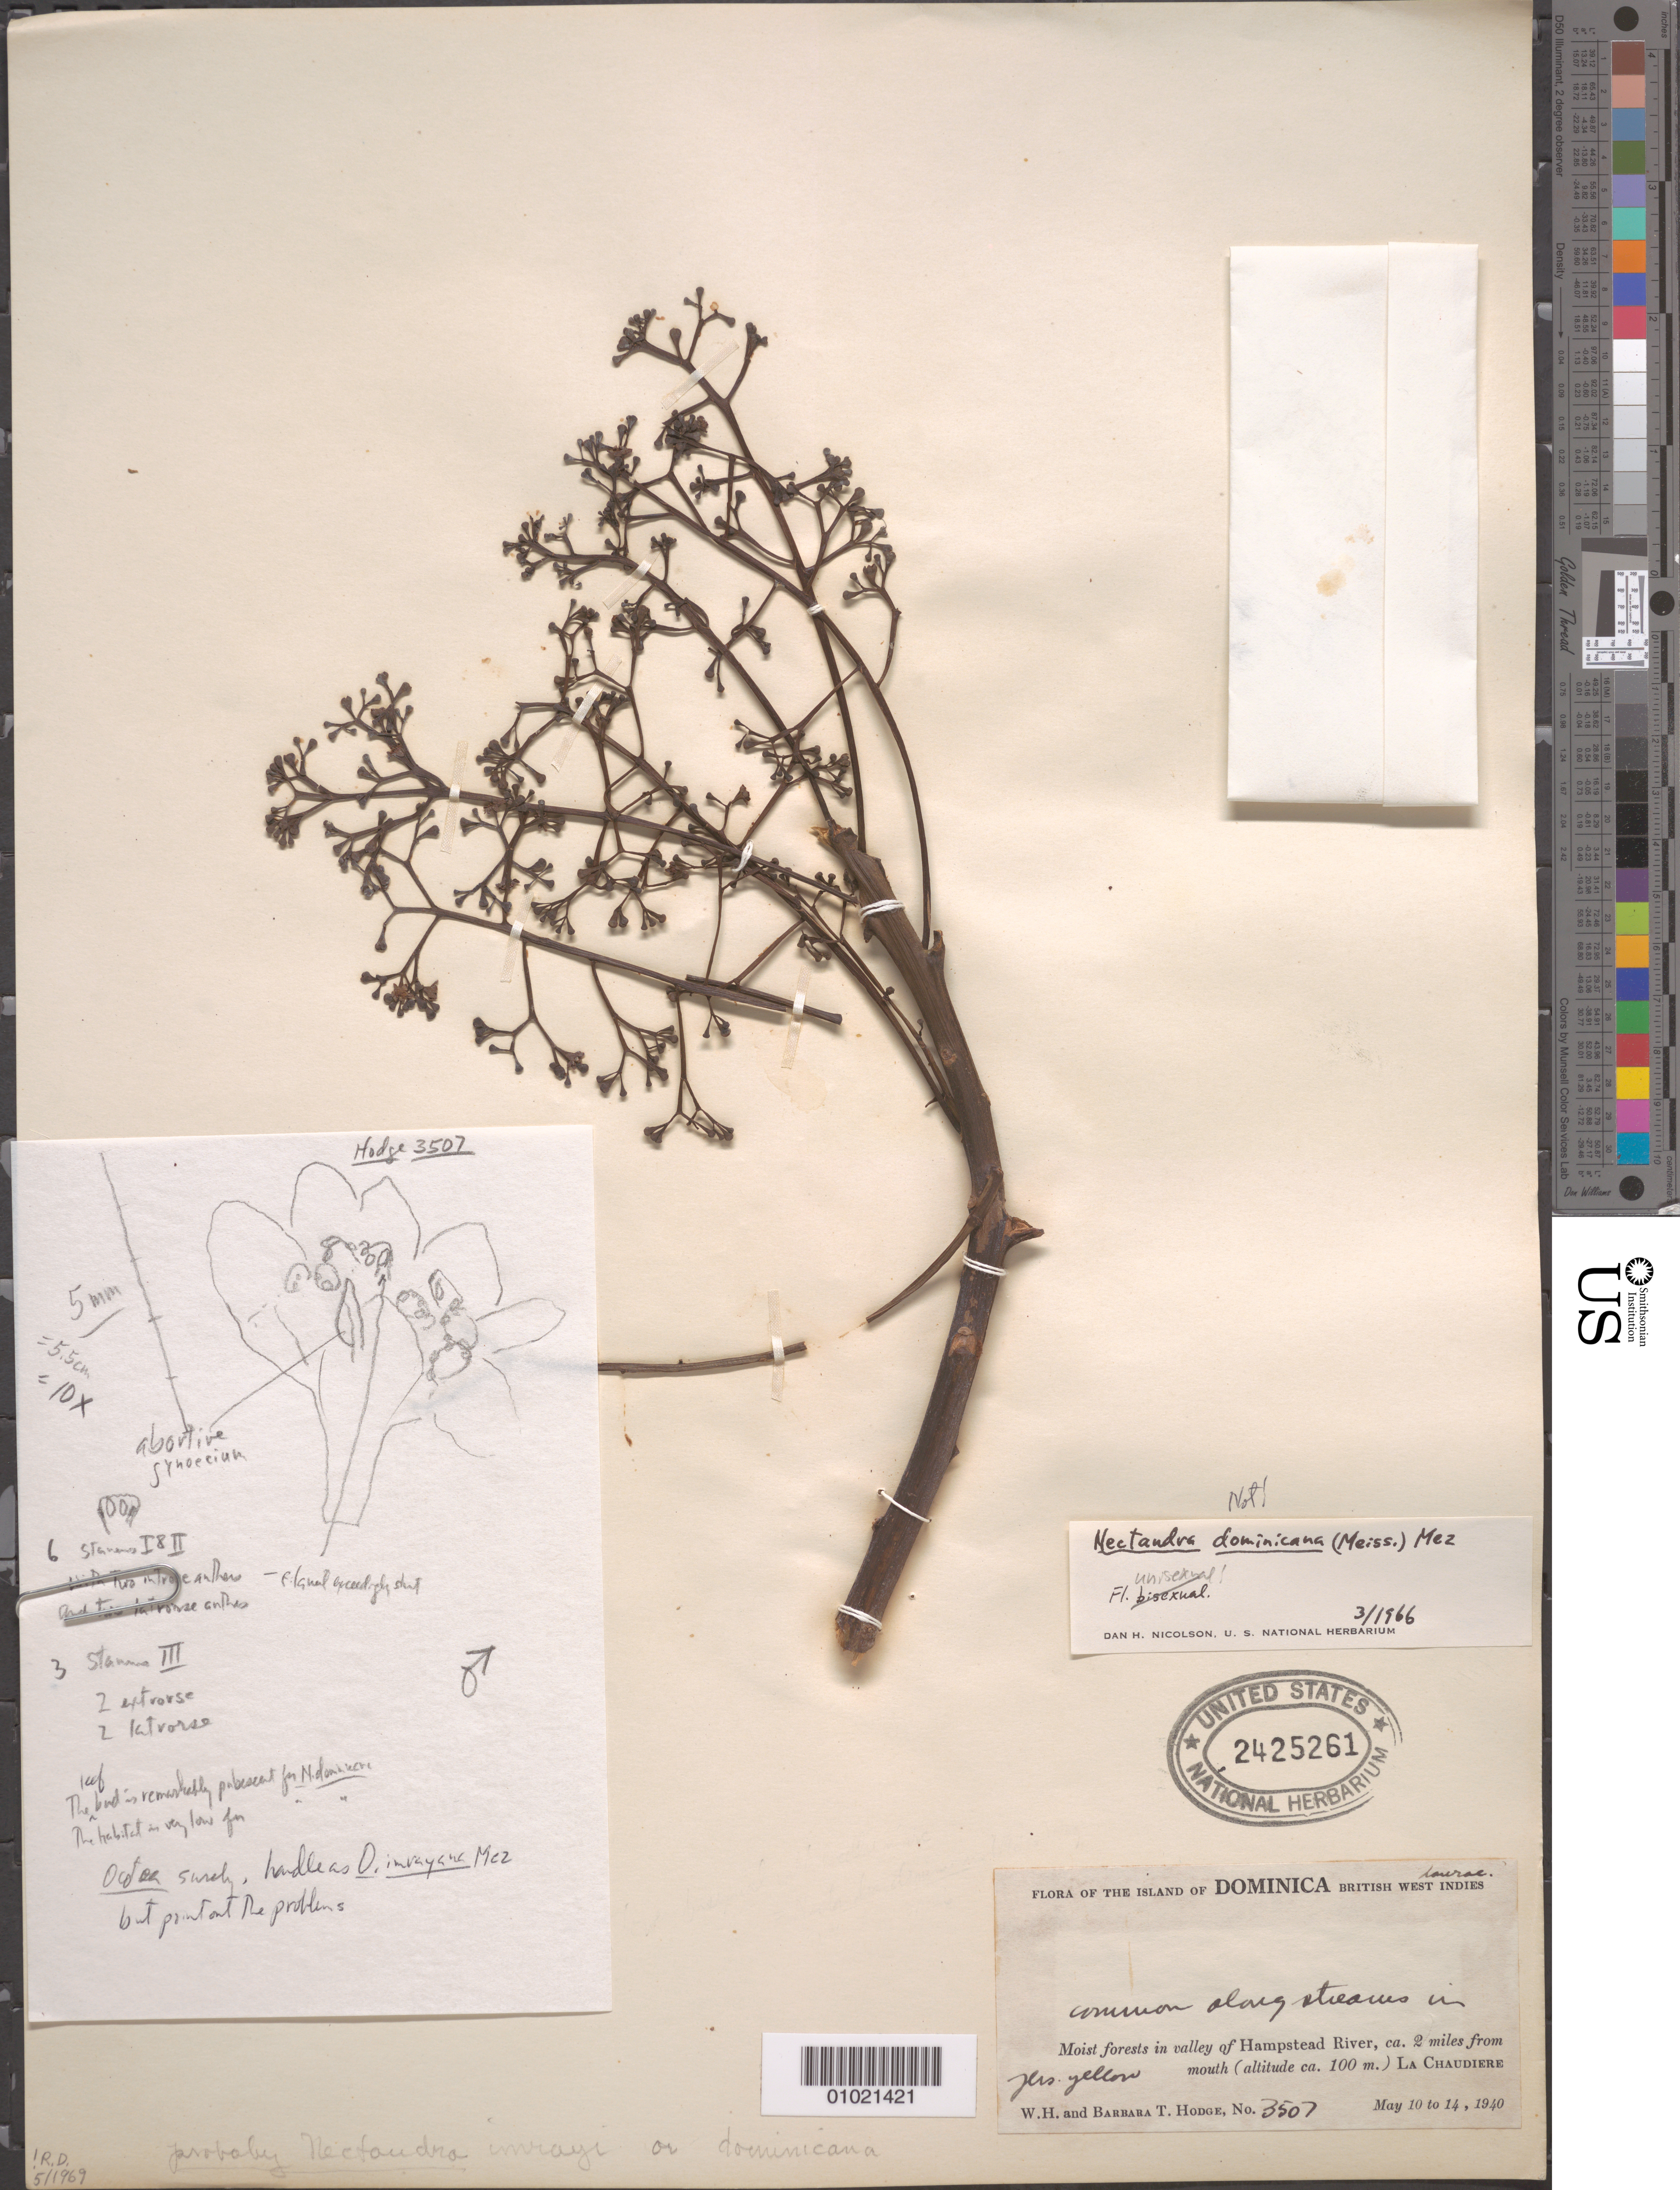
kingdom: Plantae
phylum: Tracheophyta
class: Magnoliopsida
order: Laurales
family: Lauraceae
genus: Nectandra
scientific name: Nectandra dominicana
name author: (Meisn.) Mez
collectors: W. Hodge & B. Hodge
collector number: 3507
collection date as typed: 10 May 1940 to 14 May 1940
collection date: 1940-05-10/1940-05-14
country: Dominica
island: Dominica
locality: Moist forests in valley of Hampstead River, ca. 2 miles from mouth (altitude ca. 100m) LA CHAUDIERE.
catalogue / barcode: US 2425261